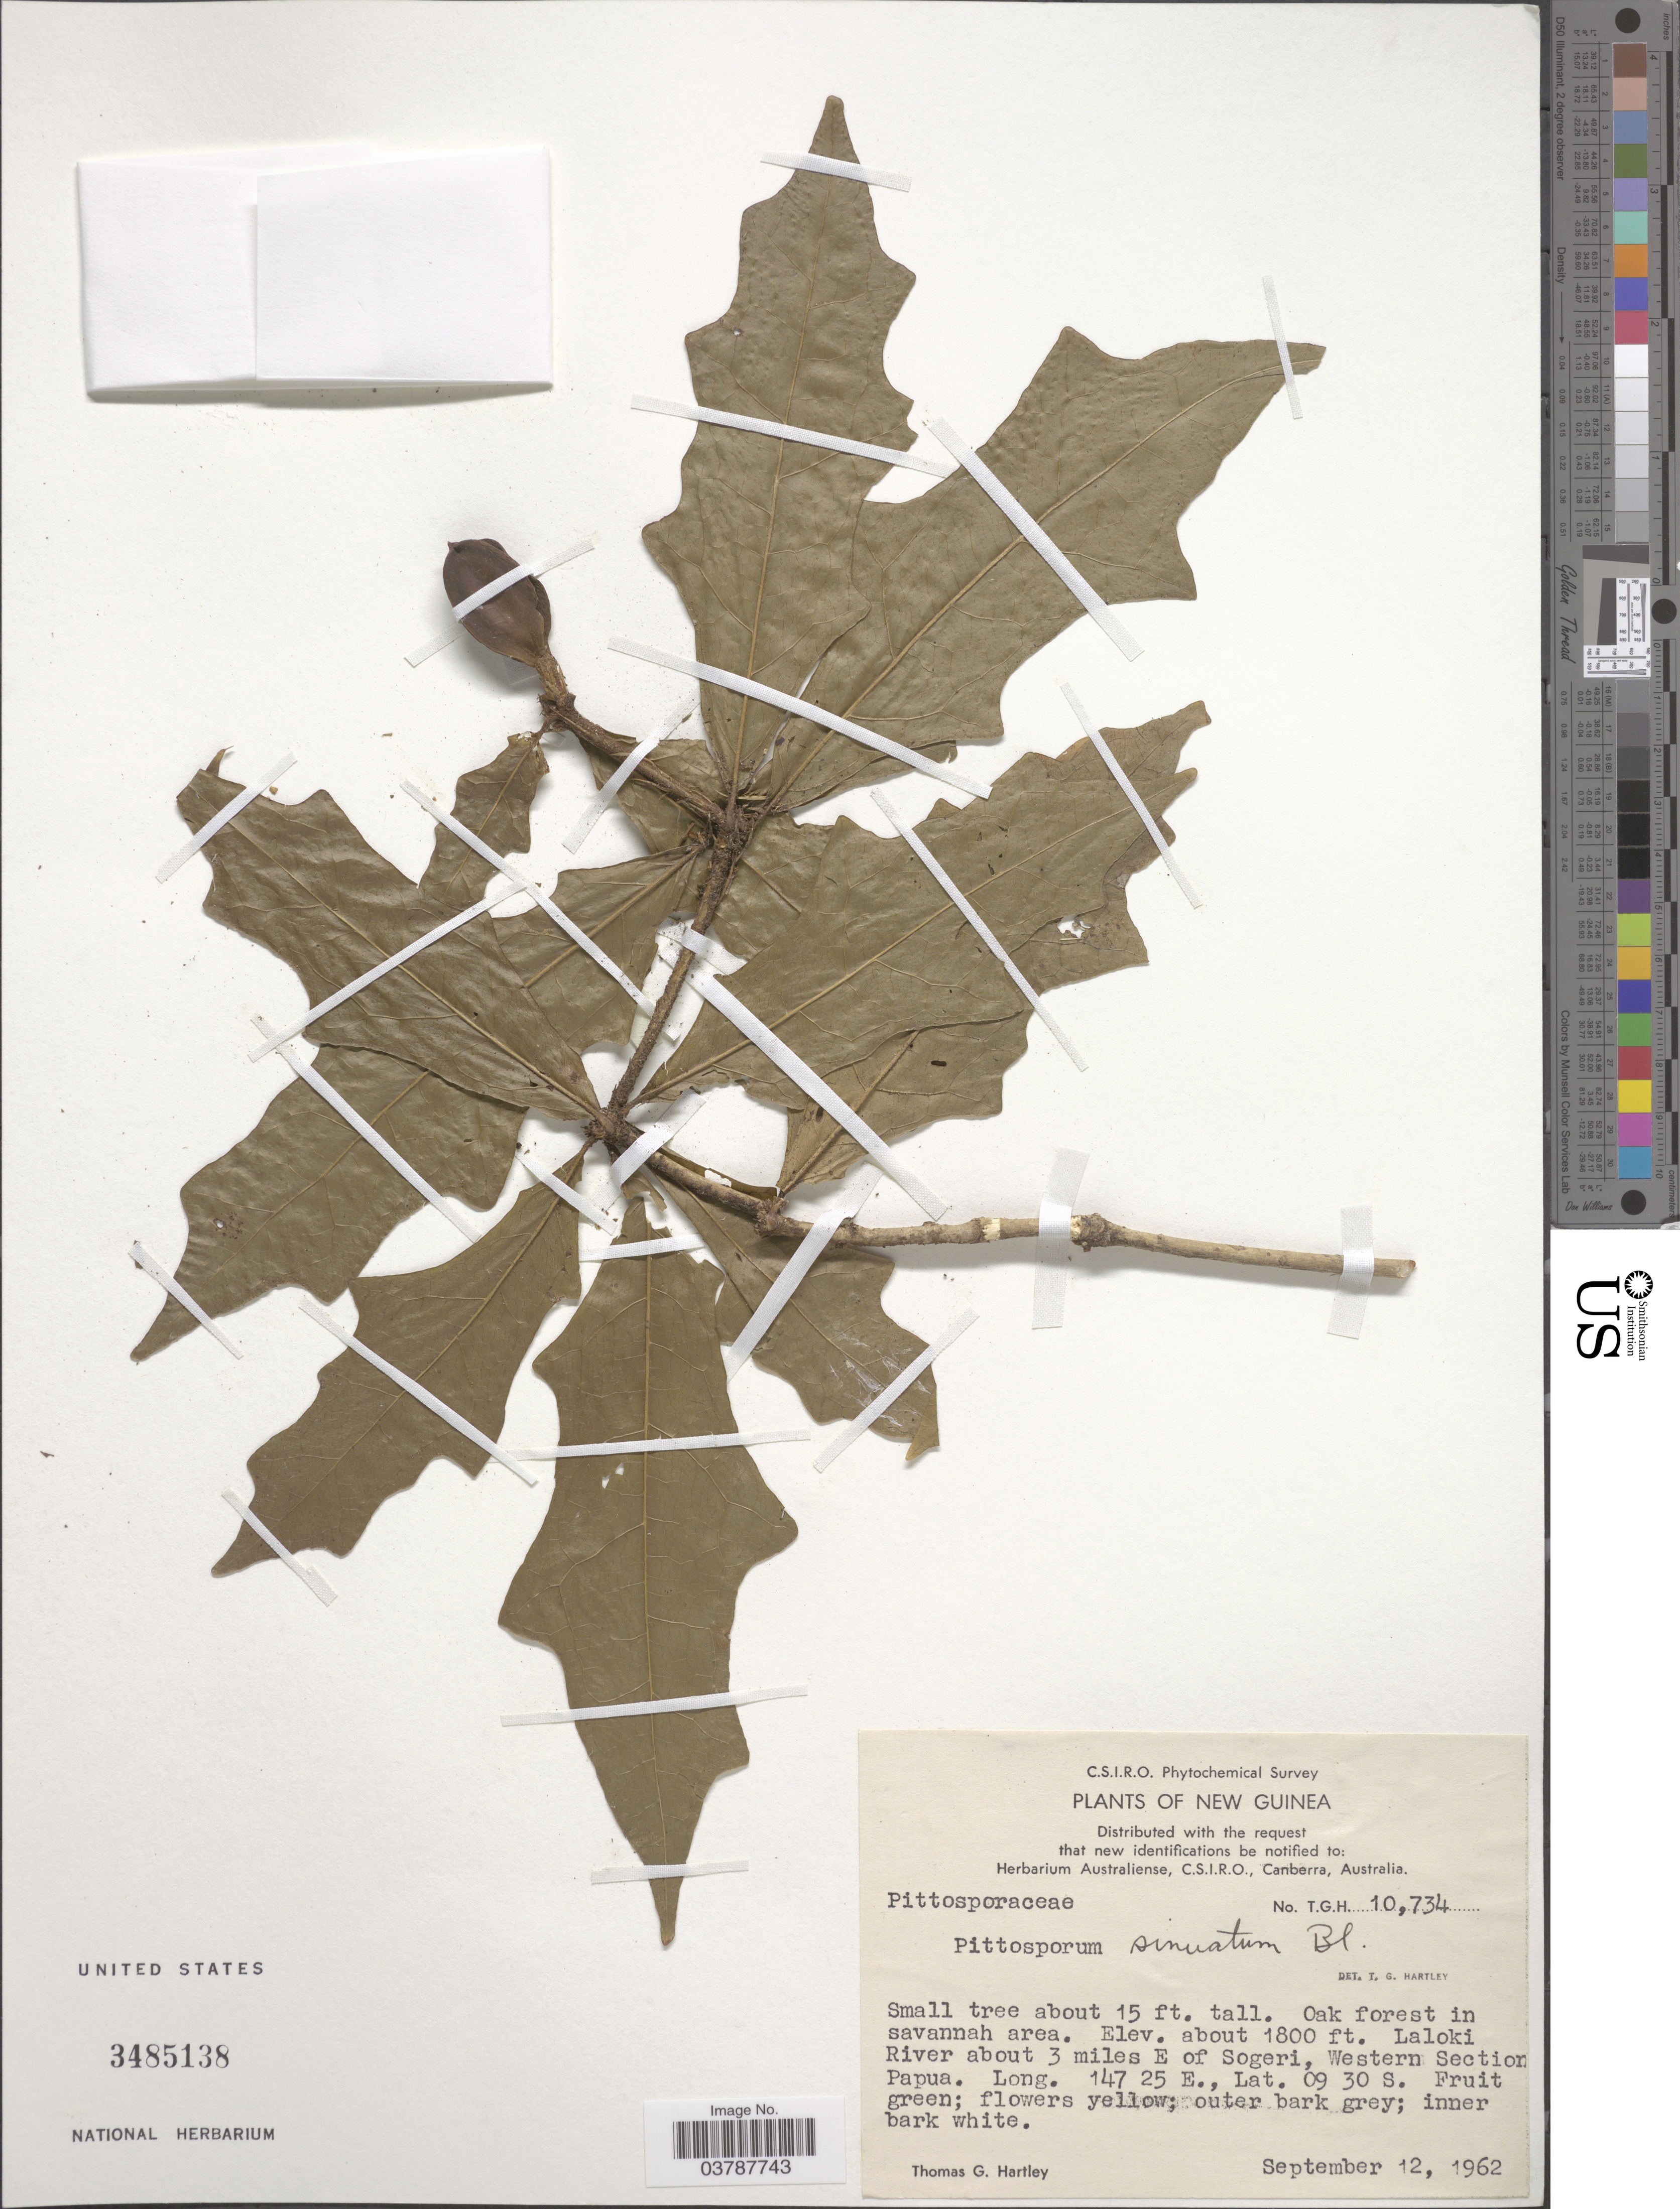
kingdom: Plantae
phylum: Tracheophyta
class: Magnoliopsida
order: Apiales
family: Pittosporaceae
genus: Pittosporum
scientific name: Pittosporum sinuatum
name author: Blume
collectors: T. G. Hartley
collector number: TGH10734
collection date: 1962-09-12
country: Papua New Guinea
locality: New Guinea. Laloki River about 3 miles E of Sogeri, Western Section Papua.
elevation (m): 549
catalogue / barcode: US 3485138